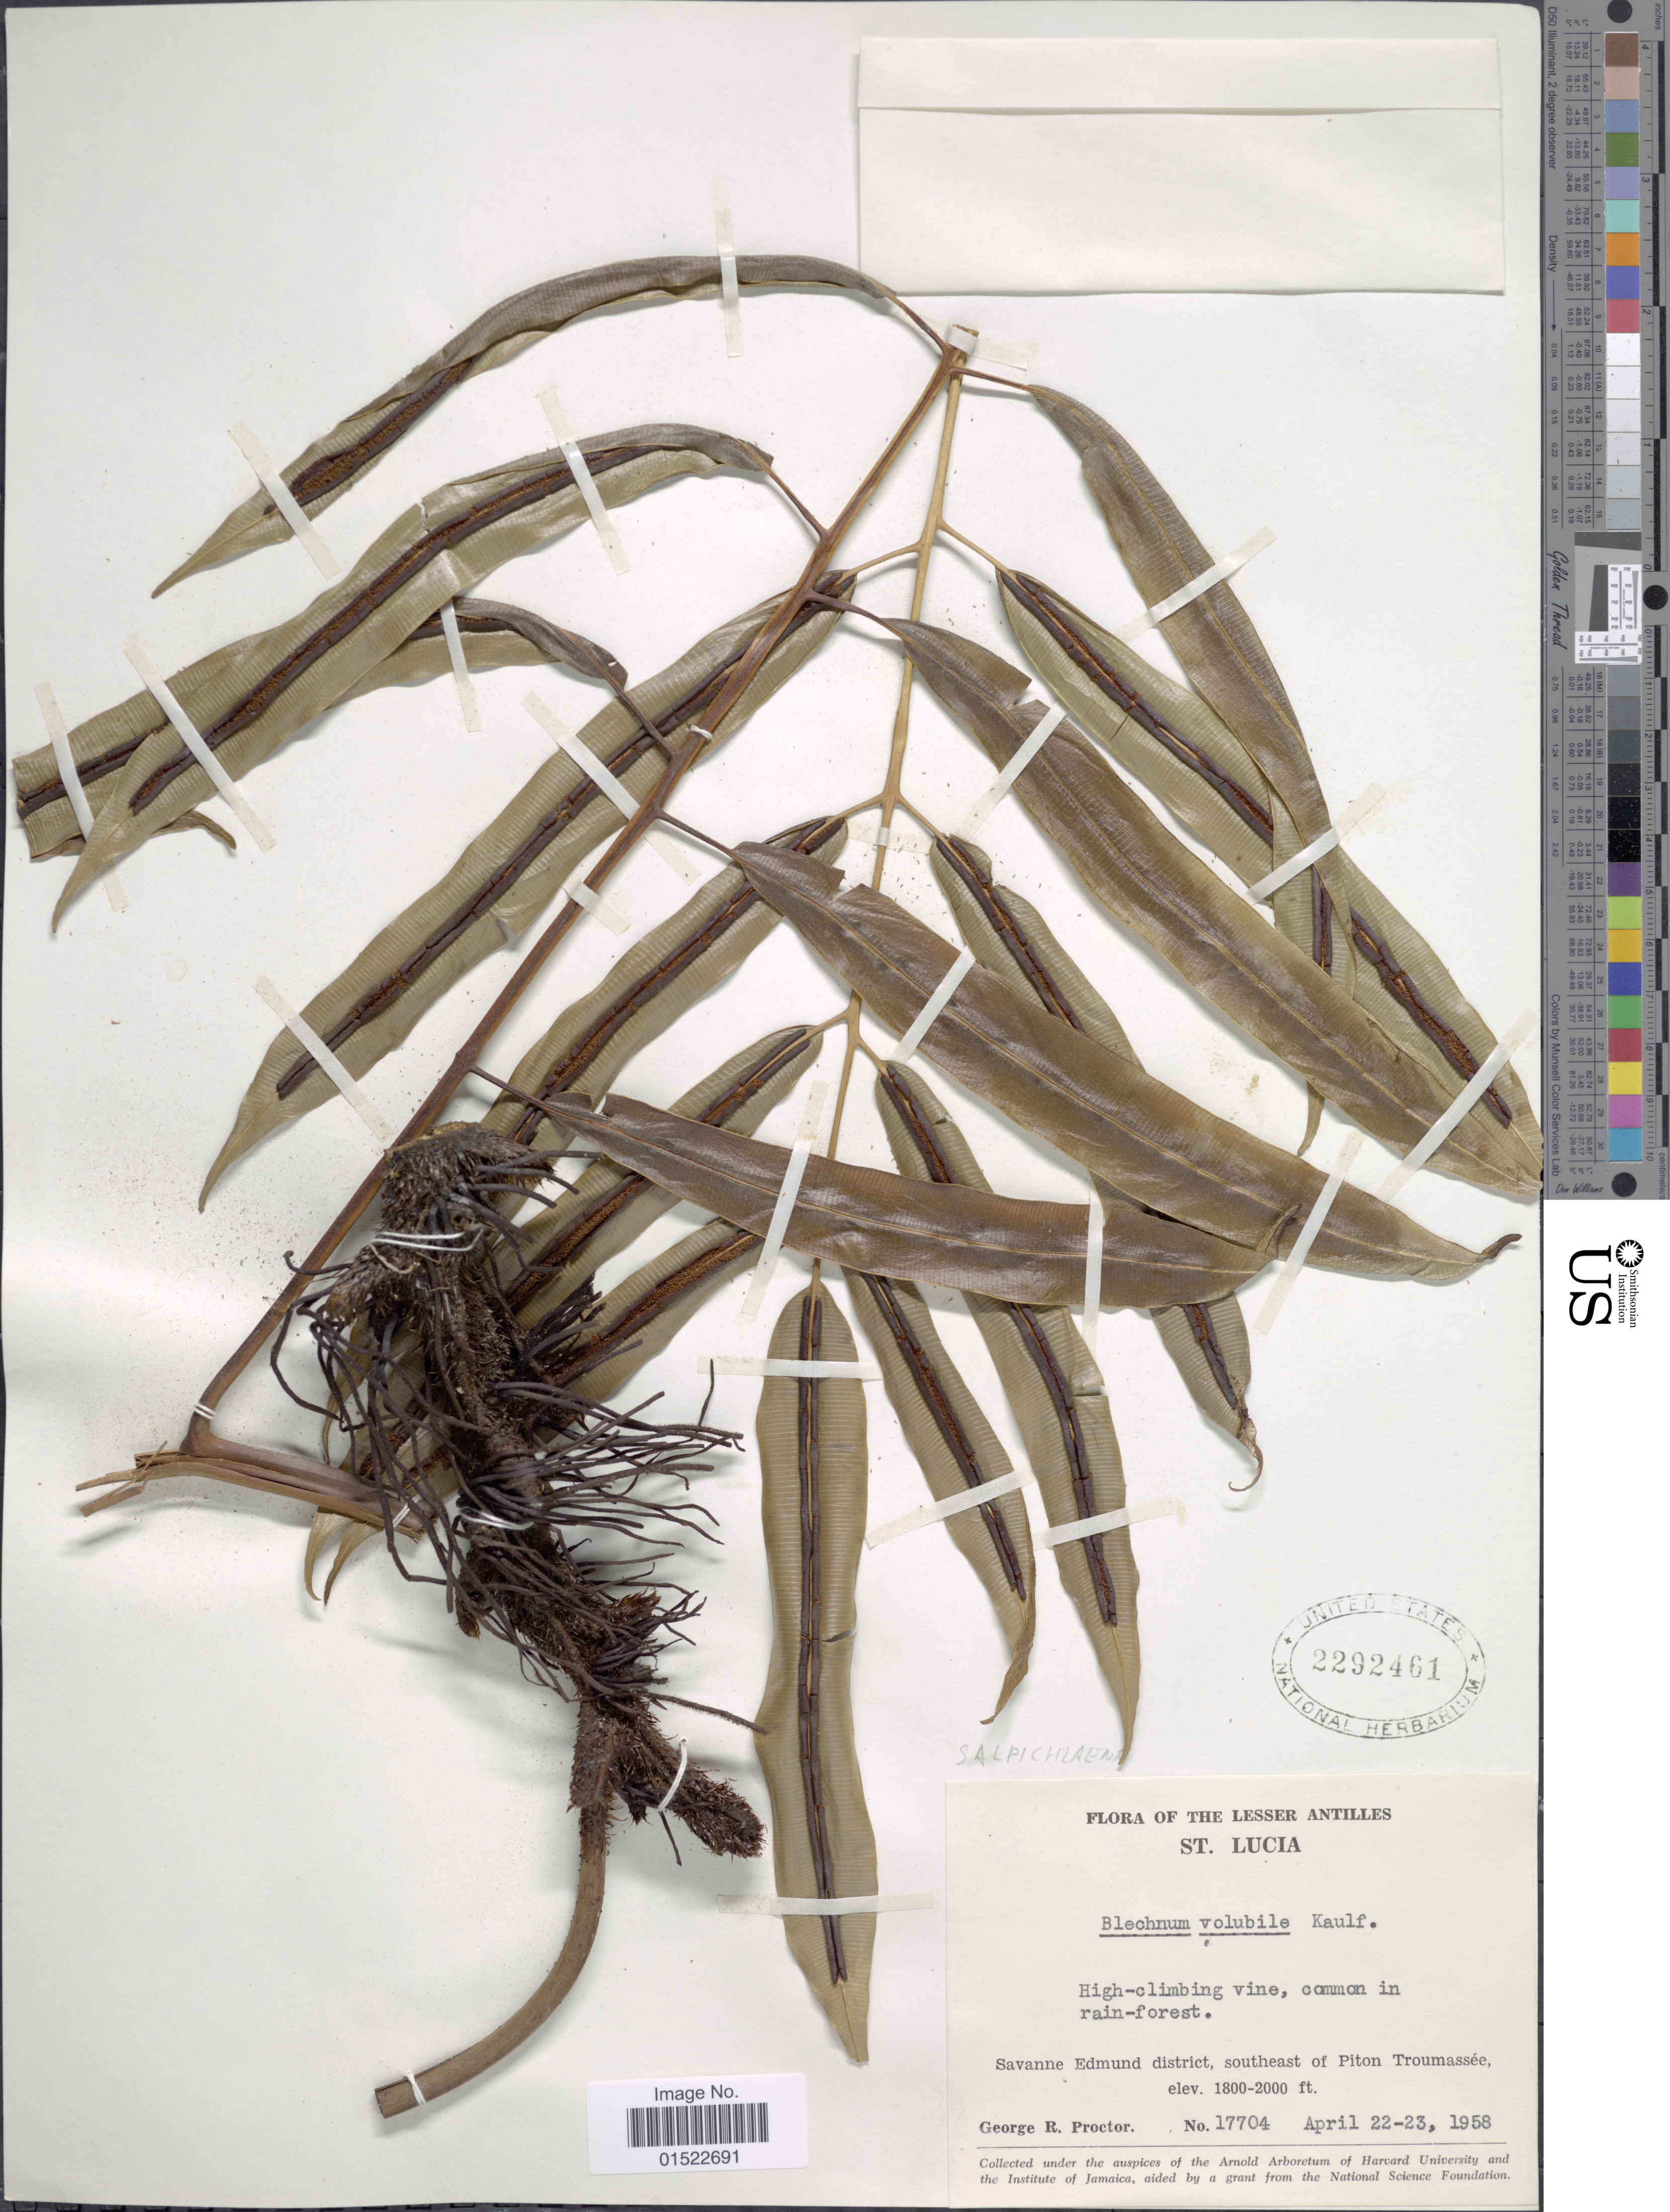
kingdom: Plantae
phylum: Tracheophyta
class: Polypodiopsida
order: Polypodiales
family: Blechnaceae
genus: Salpichlaena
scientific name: Salpichlaena volubilis subsp. volubilis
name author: (Kaulf.) J. Sm.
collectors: G. R. Proctor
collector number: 17704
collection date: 1958-04-22/1958-04-23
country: St. Lucia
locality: Savanne Edmund district, southeast of Piton Troumassée. Lesser Antilles.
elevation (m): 549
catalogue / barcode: US 2292461